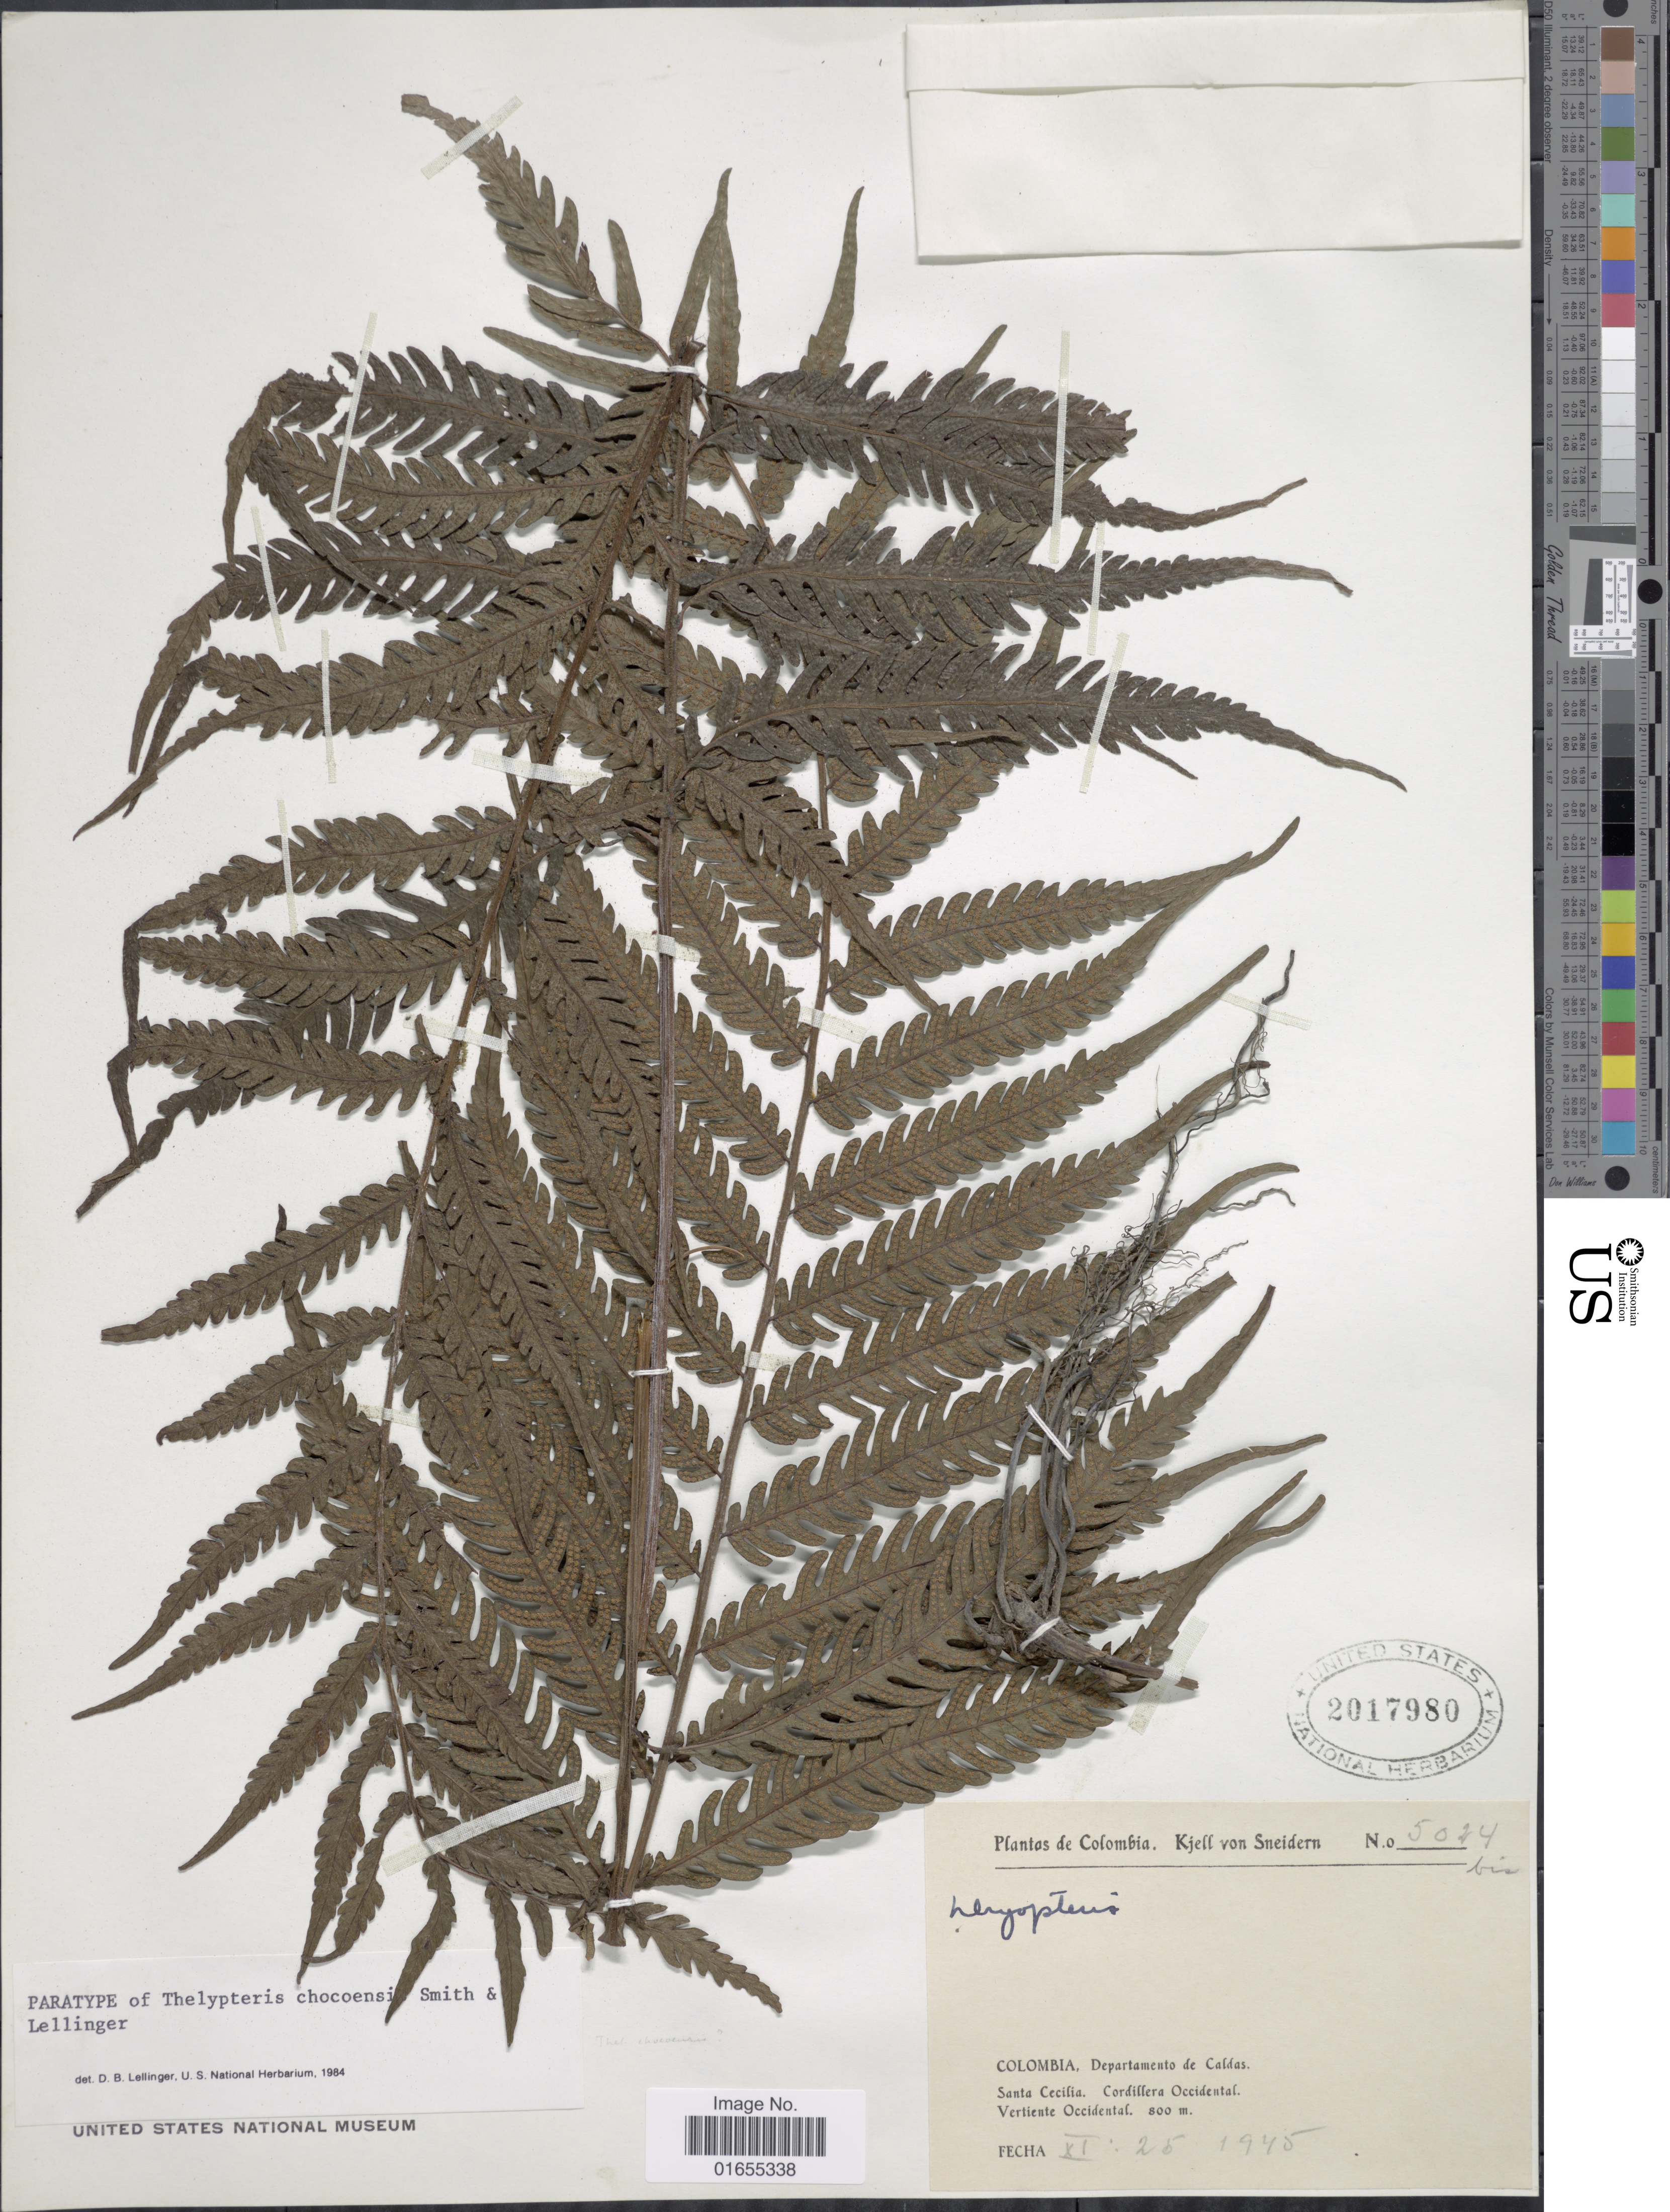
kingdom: Plantae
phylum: Tracheophyta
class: Polypodiopsida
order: Polypodiales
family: Thelypteridaceae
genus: Goniopteris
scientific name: Goniopteris chocoensis (A.R. Sm. & Lellinger) comb. nov., ined 2015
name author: (A.R. Sm. & Lellinger)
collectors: K. von Sneidern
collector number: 5024 bis*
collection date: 1945-11-25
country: Colombia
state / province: Caldas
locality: Santa Cecilia. Cordillera Occidental, Vertiente Occidental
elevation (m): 800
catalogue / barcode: US 2017980